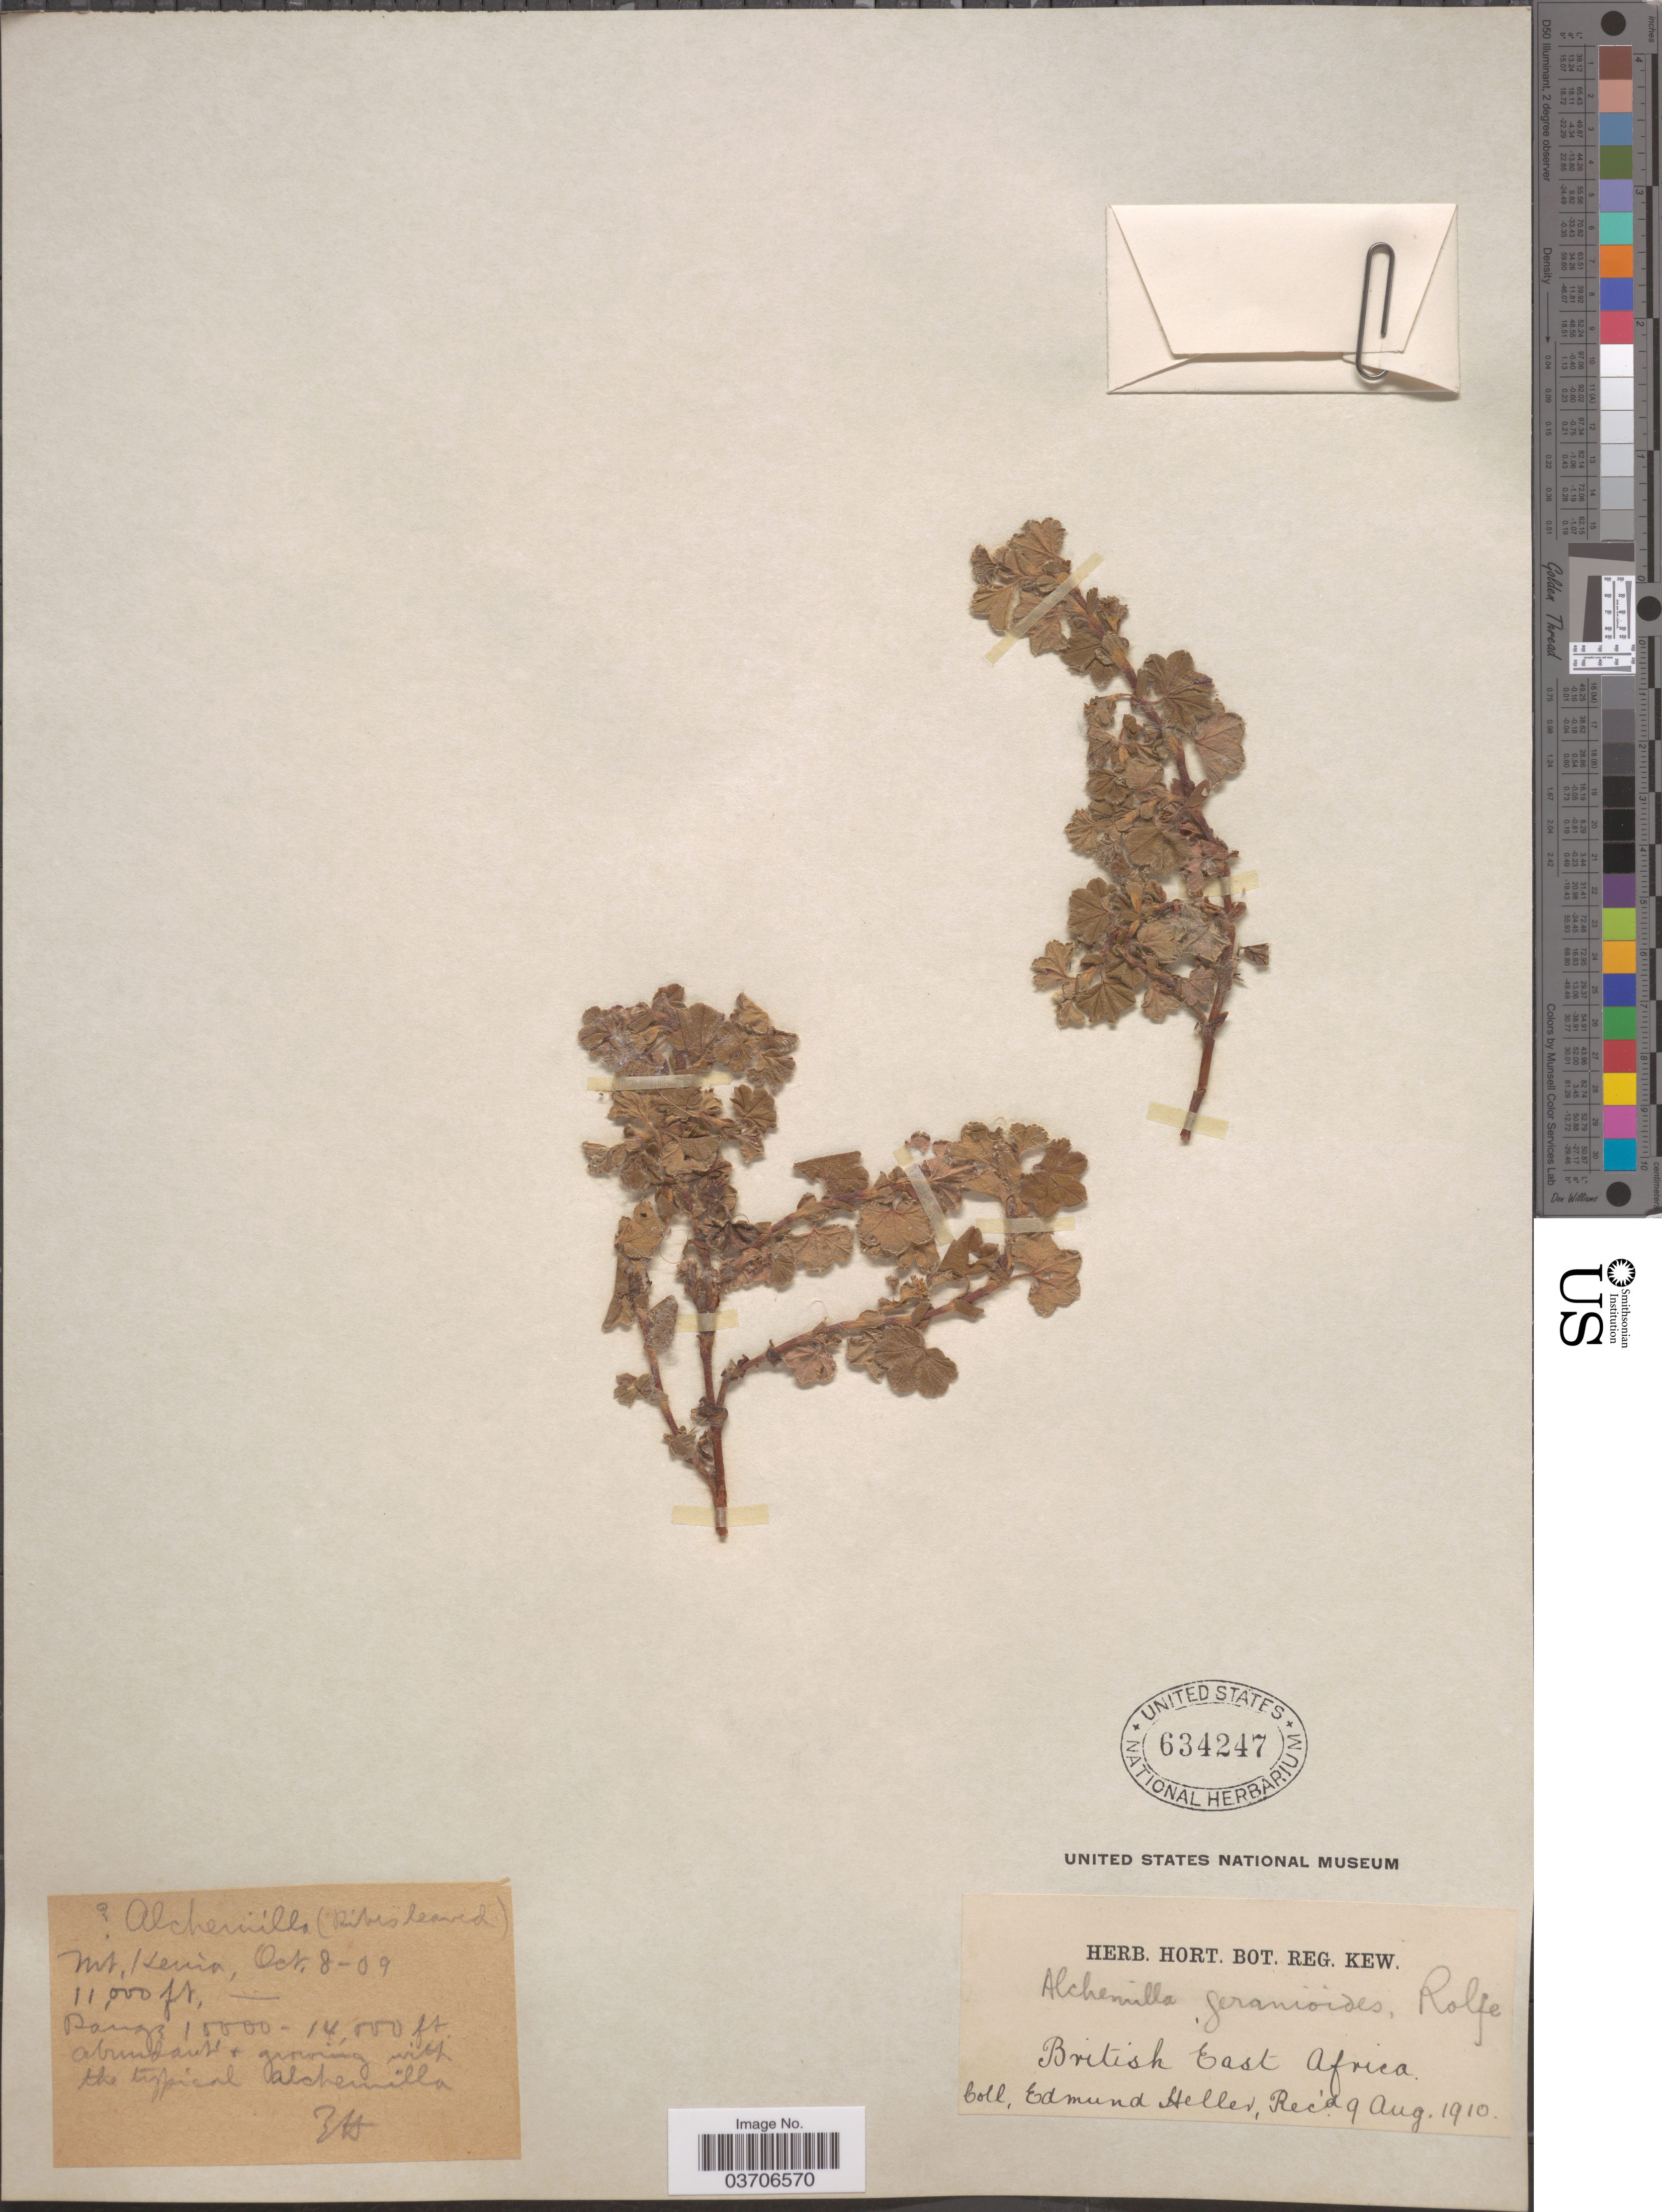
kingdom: Plantae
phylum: Tracheophyta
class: Magnoliopsida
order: Rosales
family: Rosaceae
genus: Alchemilla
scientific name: Alchemilla geranioides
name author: Rolfe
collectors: E. Heller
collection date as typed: Transcribed d/m/y: 8/10/9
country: Kenya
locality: Mt. Kenia. British East Africa.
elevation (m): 3353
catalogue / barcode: US 634247